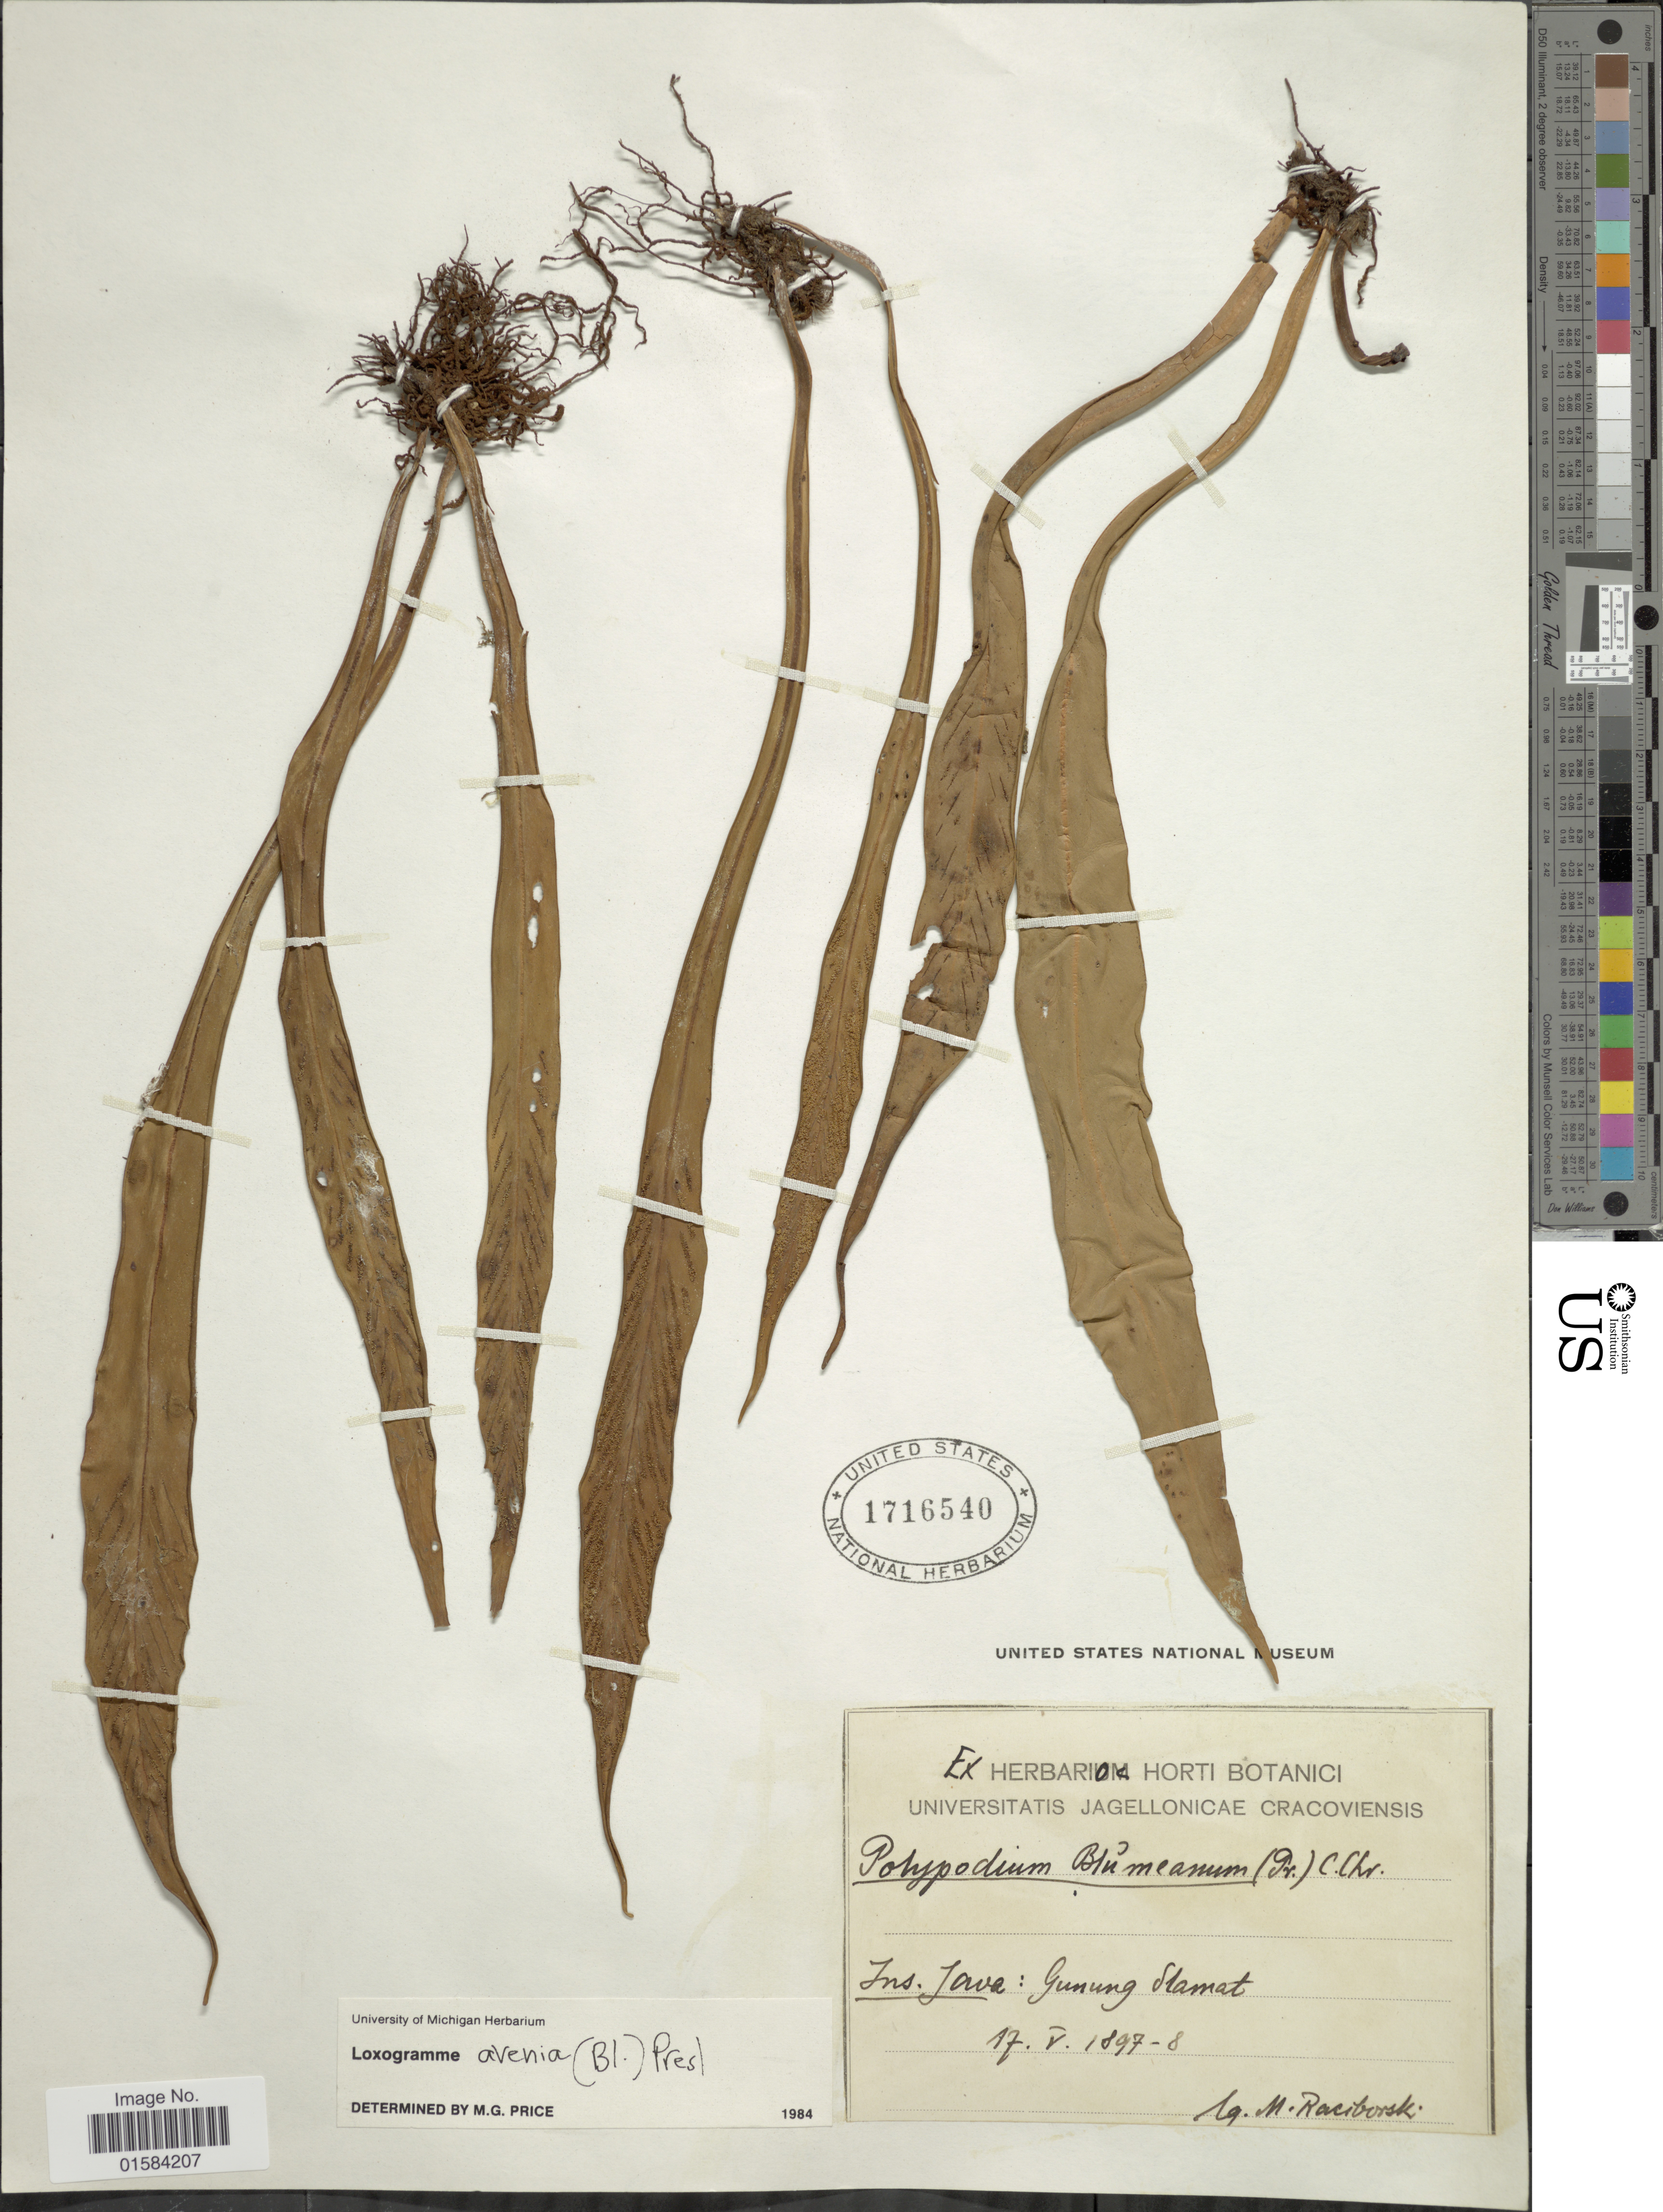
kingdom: Plantae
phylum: Tracheophyta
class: Polypodiopsida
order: Polypodiales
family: Polypodiaceae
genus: Loxogramme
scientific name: Loxogramme avenia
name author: (Blume) C. Presl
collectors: M. Raciborski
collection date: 1897-05/1898-05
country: Indonesia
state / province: Java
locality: Ins. Java: Gunung Slamat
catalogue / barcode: US 1716540